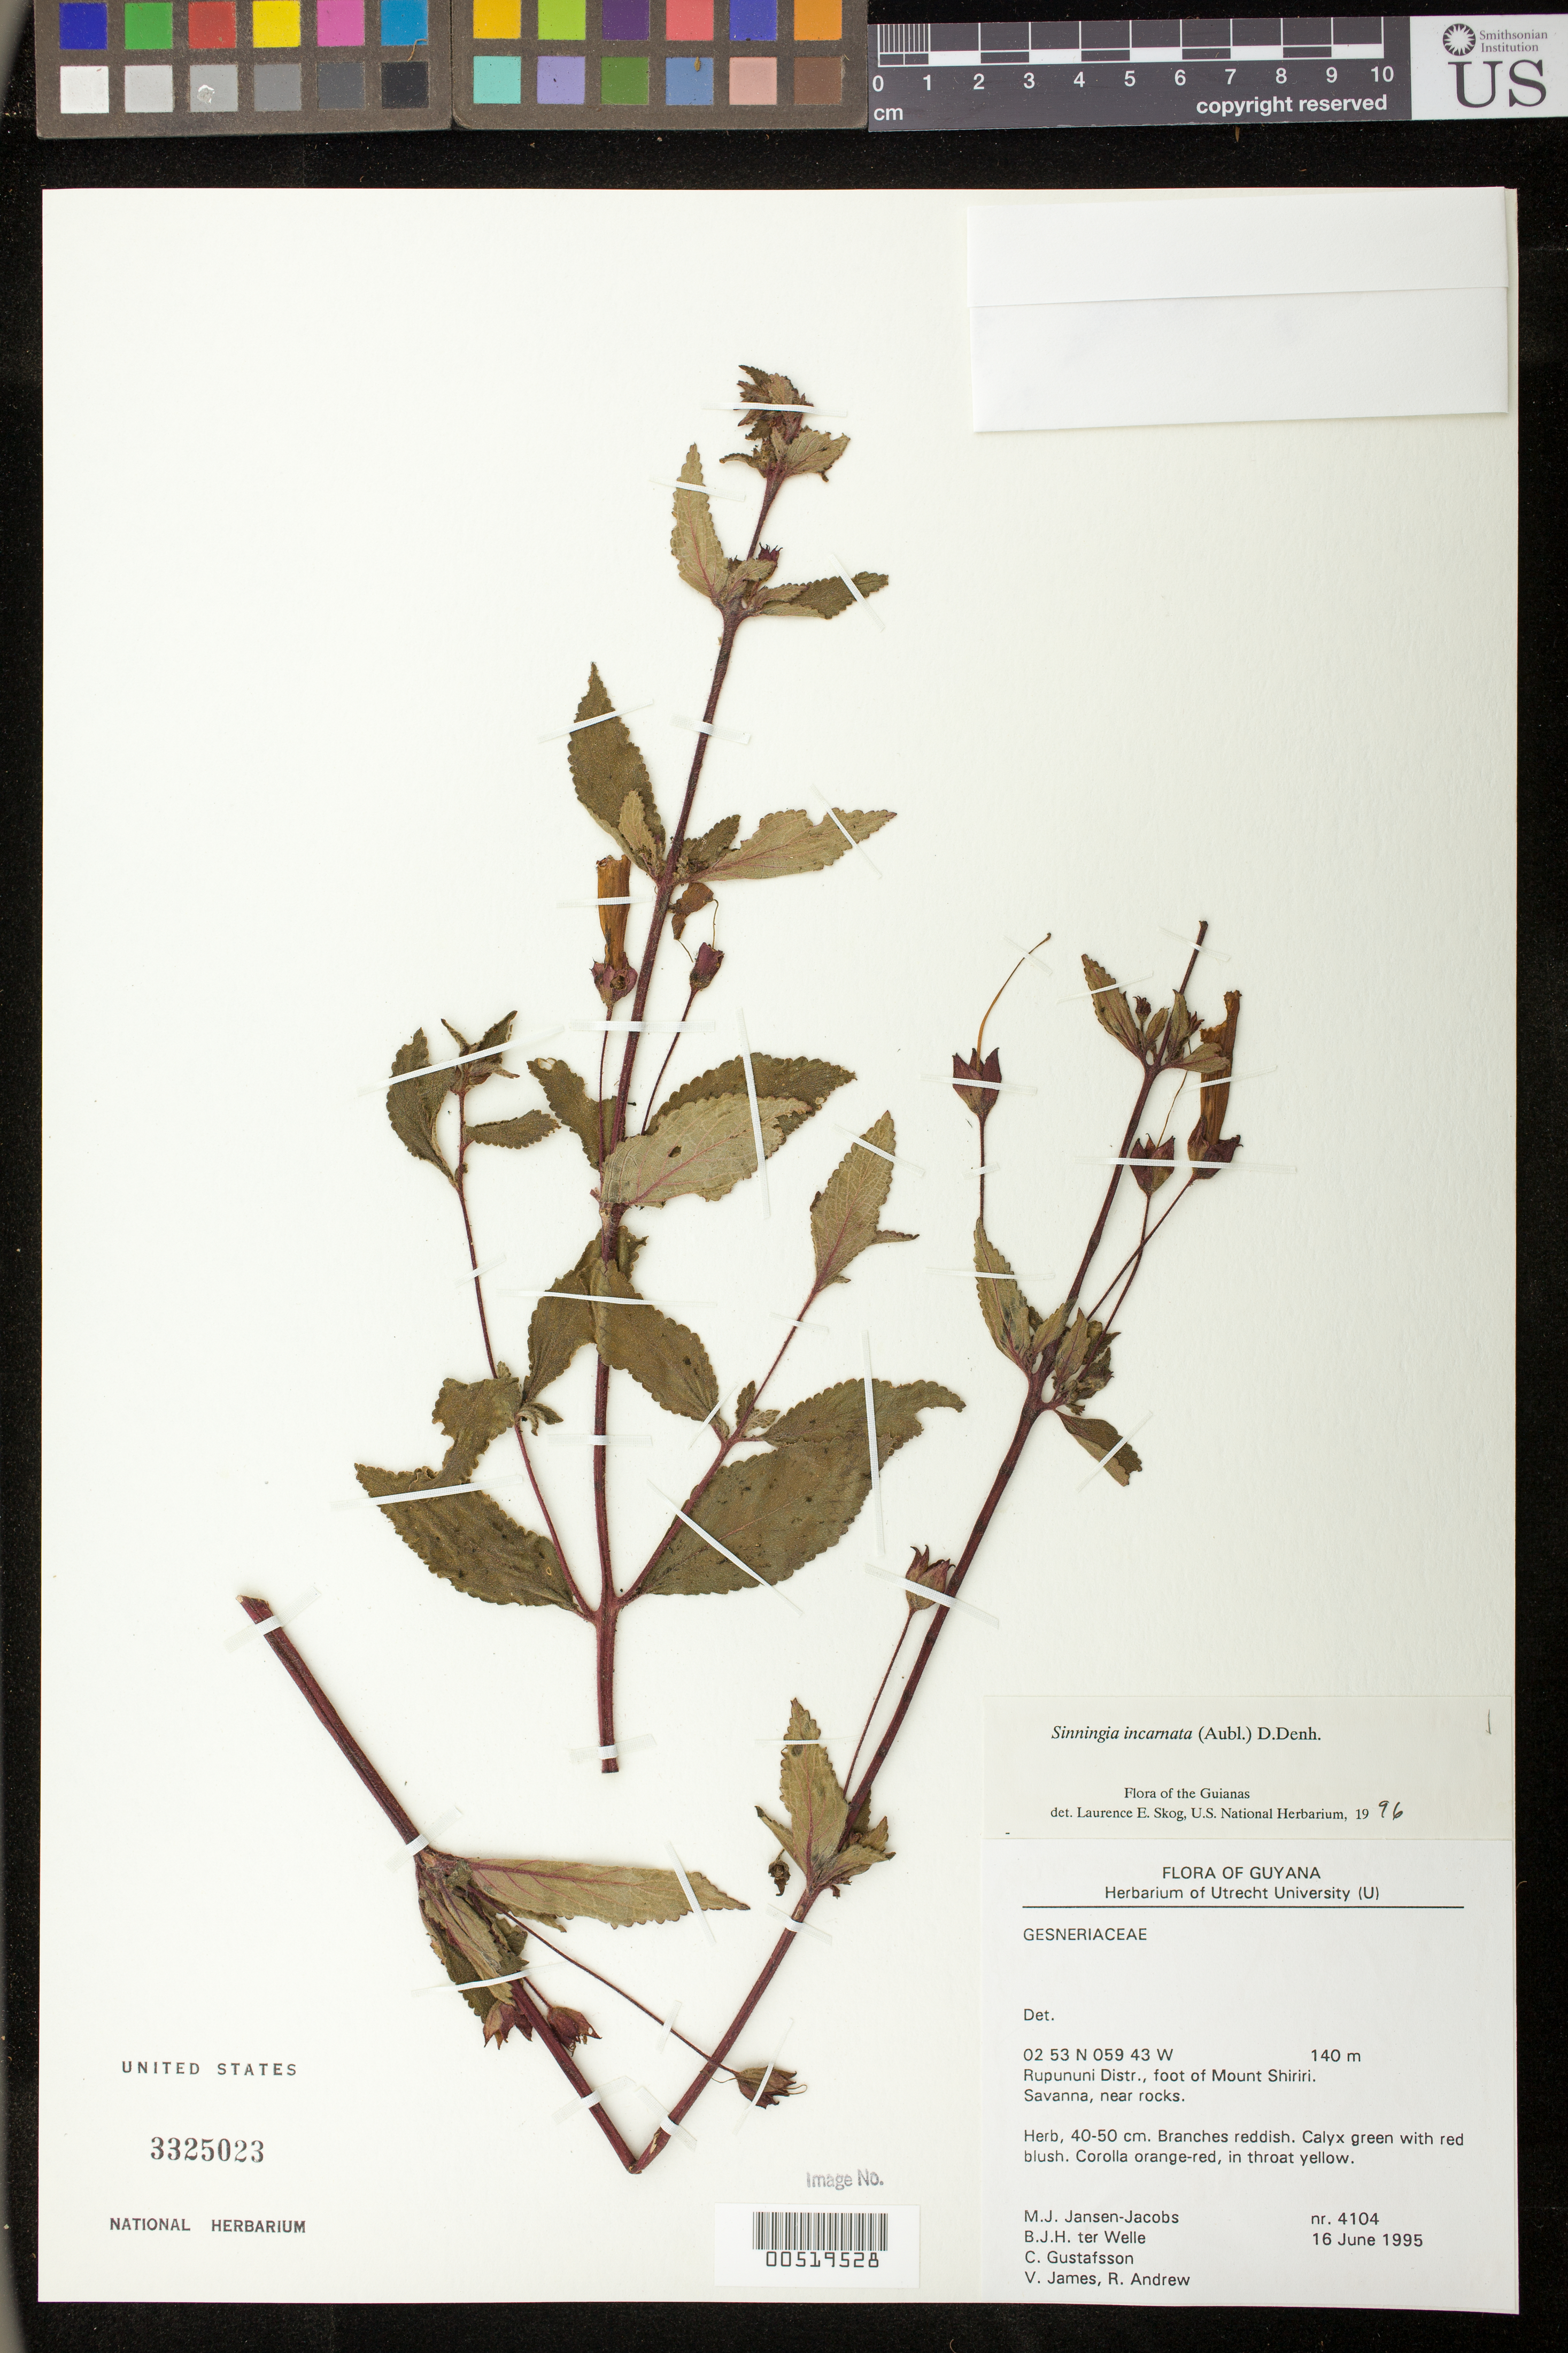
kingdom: Plantae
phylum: Tracheophyta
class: Magnoliopsida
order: Lamiales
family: Gesneriaceae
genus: Sinningia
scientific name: Sinningia incarnata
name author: (Aubl.) D.L. Denham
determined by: Skog, Laurence E.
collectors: M. J. Jansen-Jacobs, B. Welle, C. G. Gustafsson, V. James & R. Andrew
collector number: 4104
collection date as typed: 16 Jun 1995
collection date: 1995-06-16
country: Guyana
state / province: U. Takutu-U. Essequibo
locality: Rupununi Distr., Foot of Mount Shiriri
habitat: Savanna, near rocks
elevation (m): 140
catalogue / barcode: US 3325023